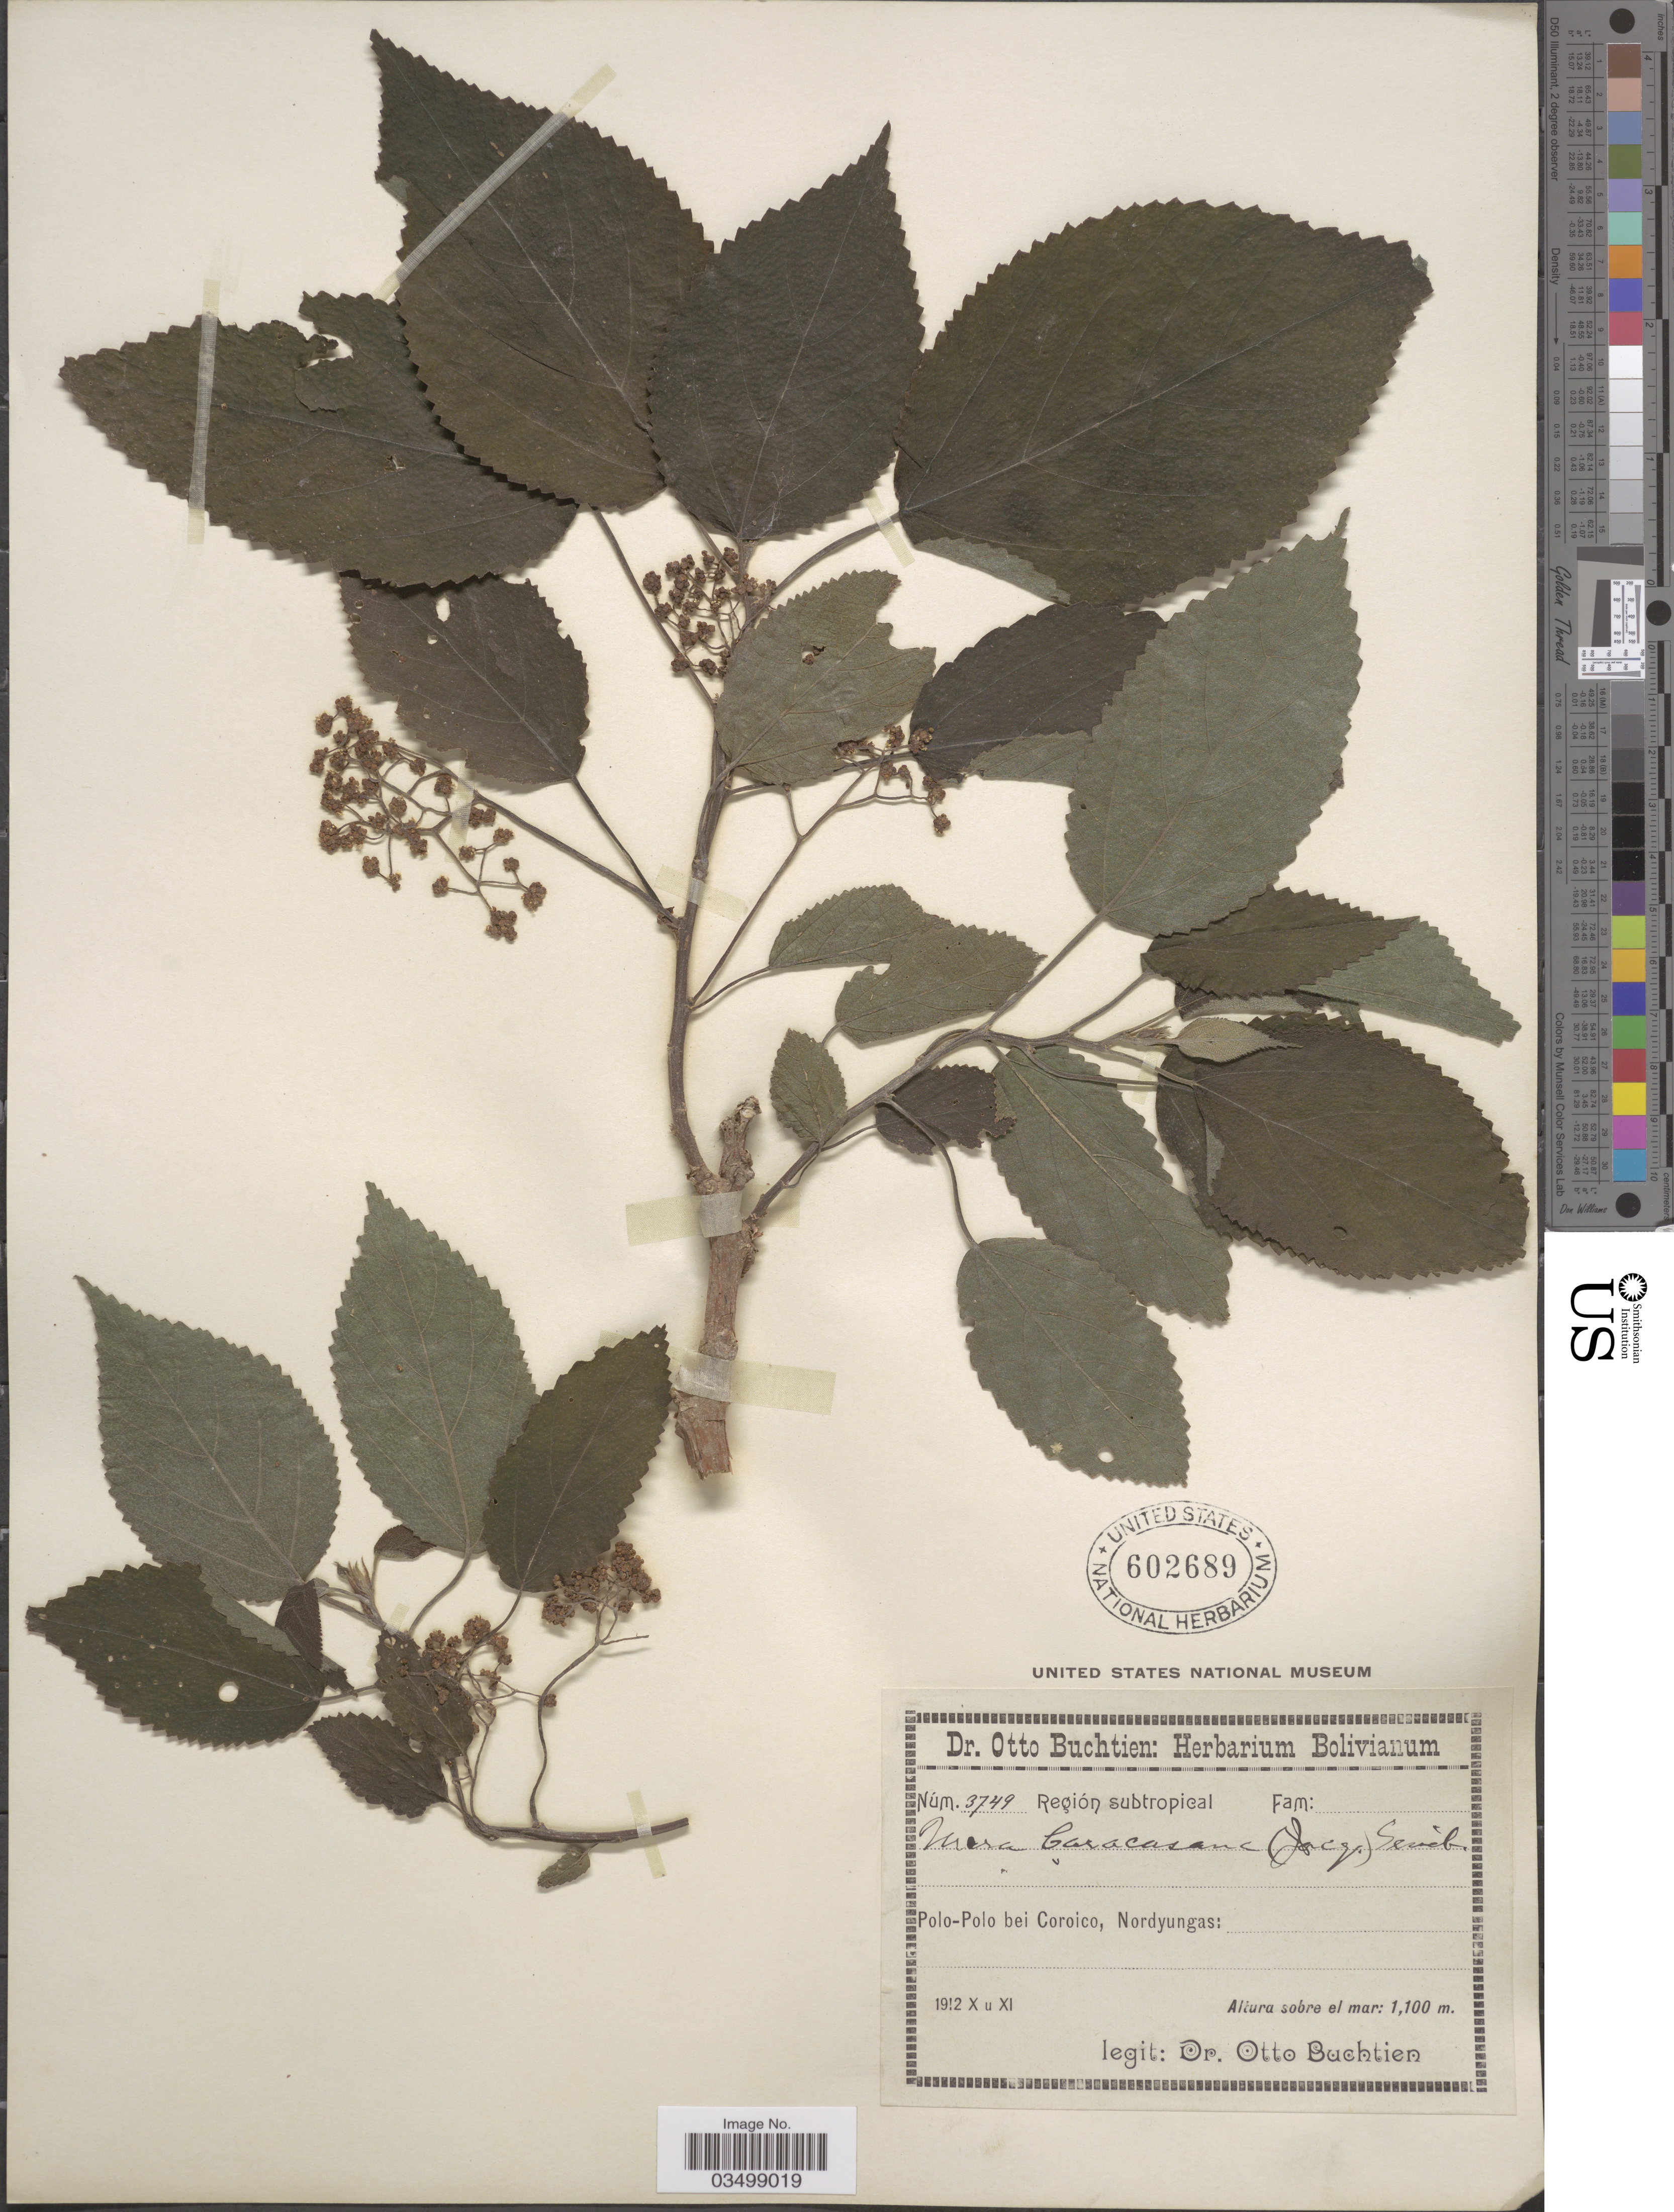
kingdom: Plantae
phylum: Tracheophyta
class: Magnoliopsida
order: Rosales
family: Urticaceae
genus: Urera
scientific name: Urera caracasana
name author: (Jacq.) Gaudich. ex Griseb.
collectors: O. Buchtien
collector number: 3749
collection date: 1912-10/1912-11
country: Bolivia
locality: Región subtropical. Polo-Polo bei Coroico, Nordyungas.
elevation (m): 1100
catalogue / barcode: US 602689